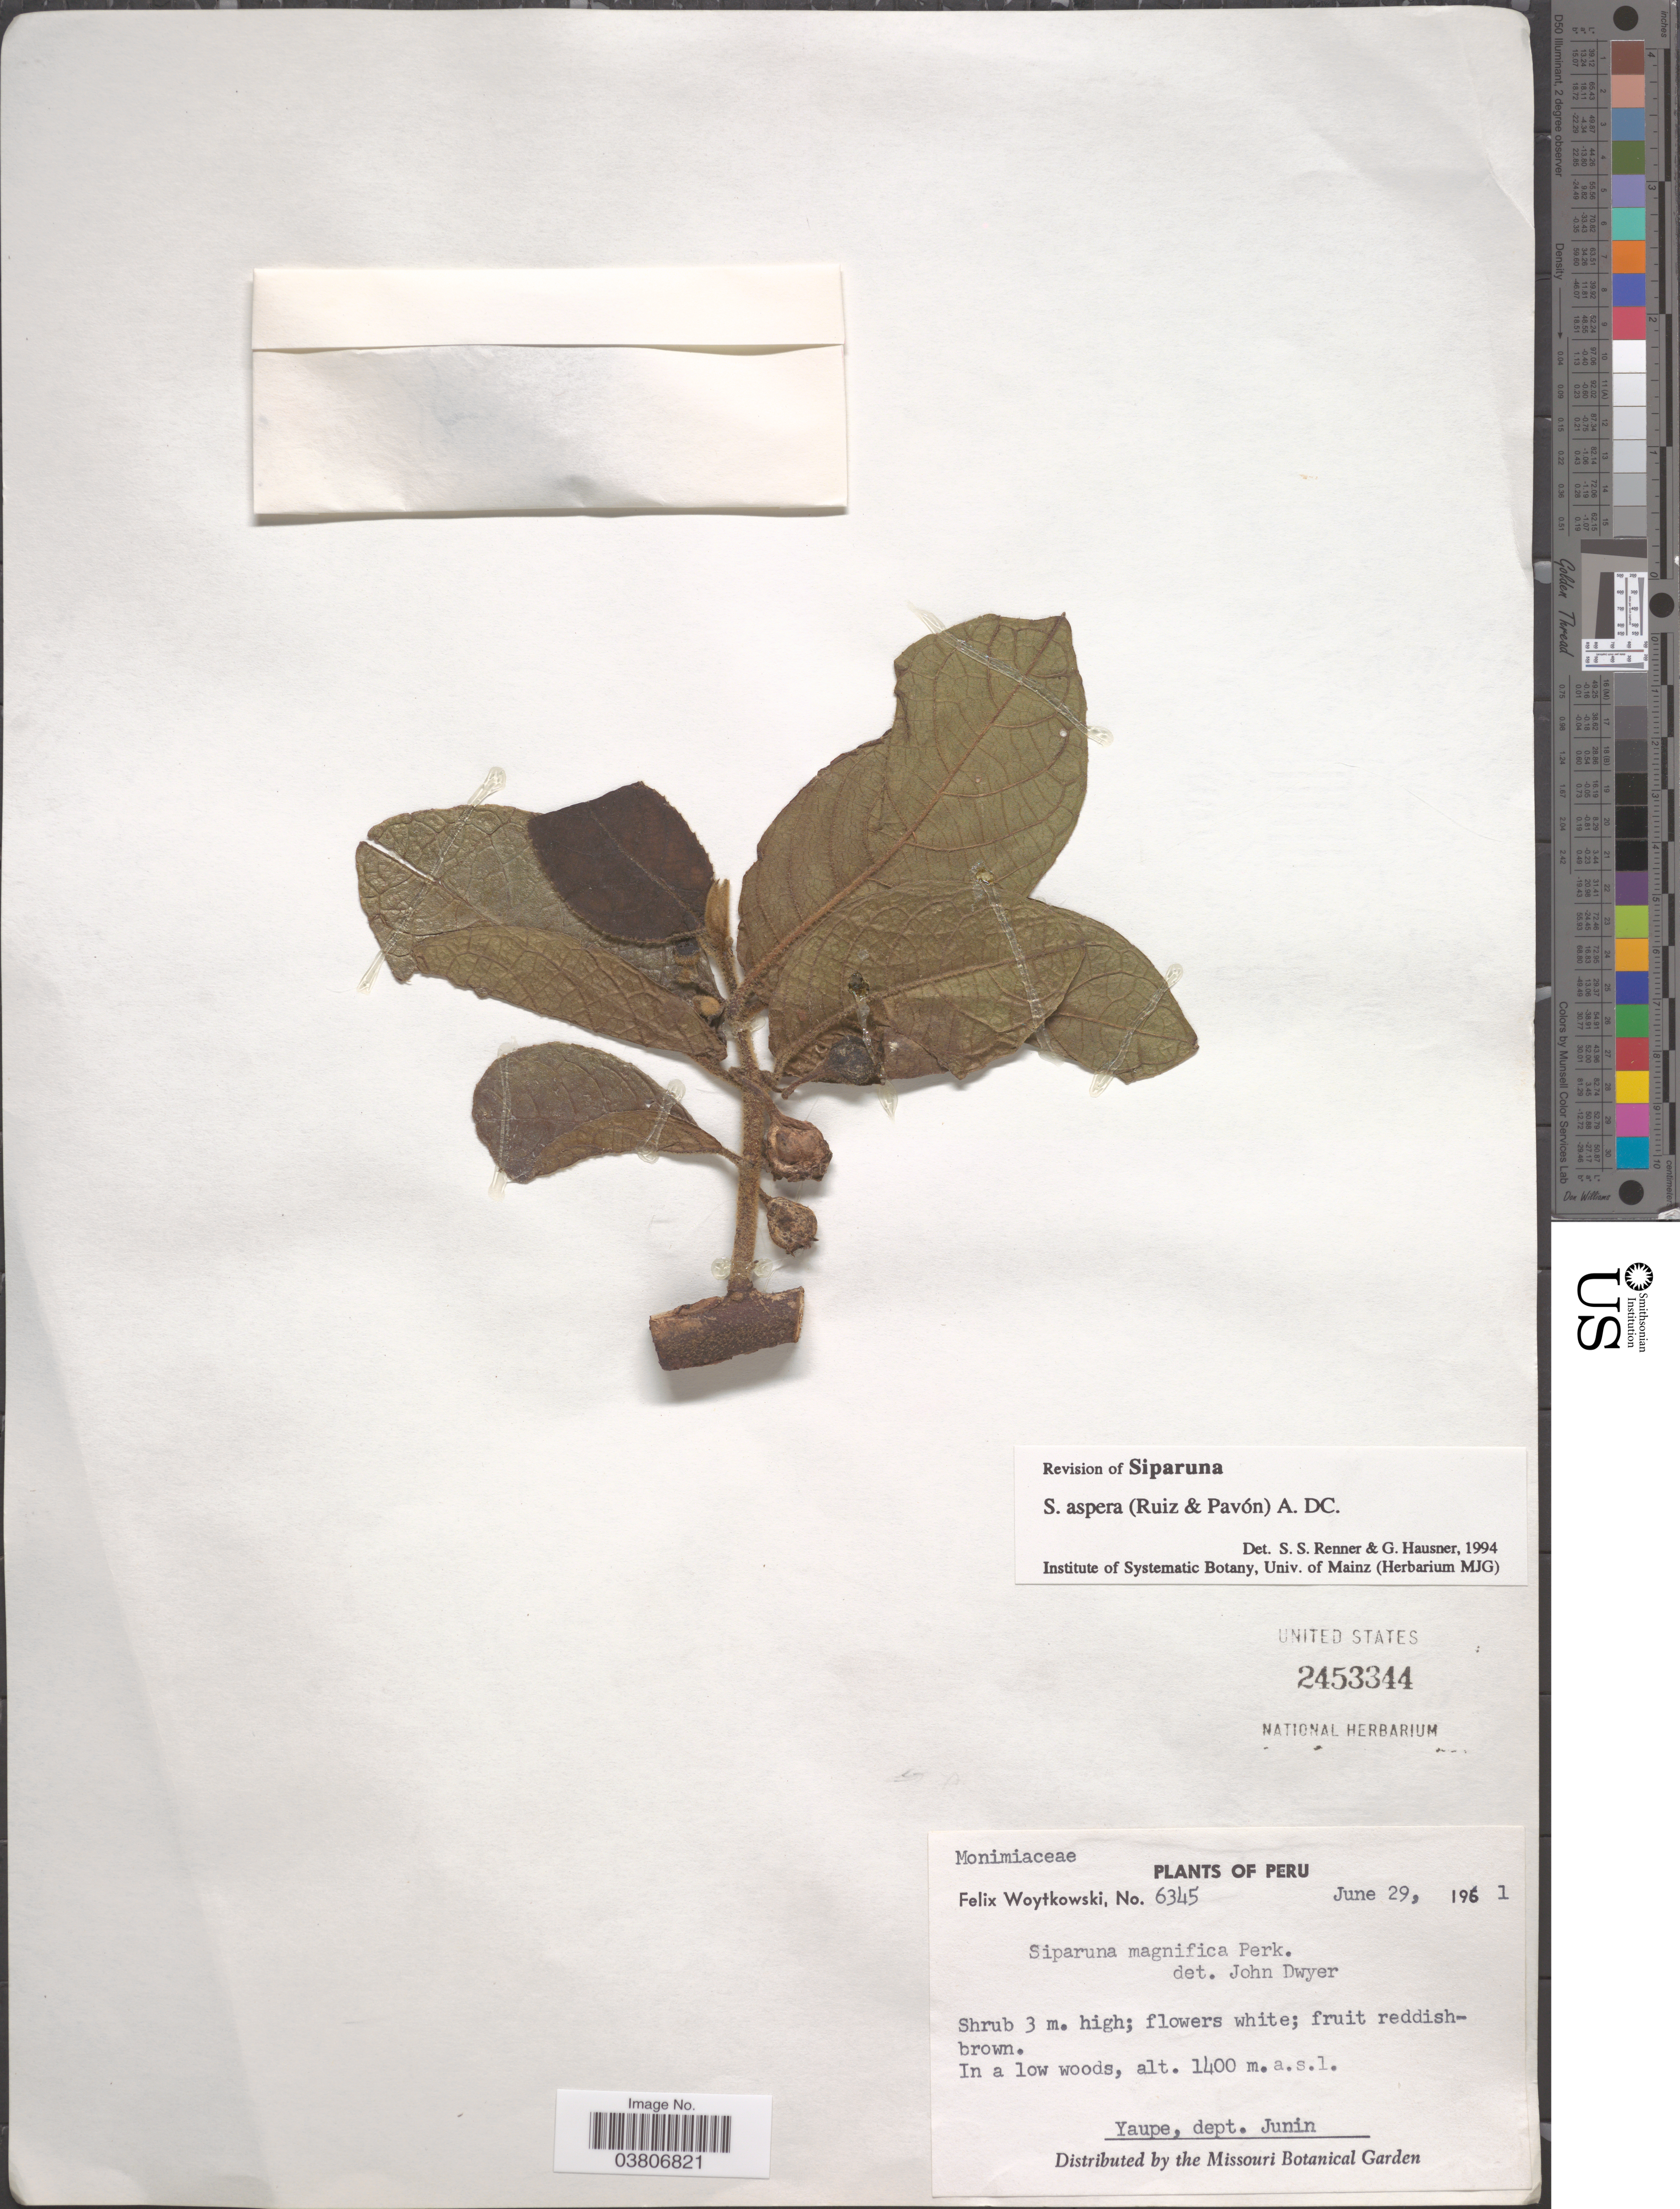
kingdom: Plantae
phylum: Tracheophyta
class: Magnoliopsida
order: Laurales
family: Siparunaceae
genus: Siparuna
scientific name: Siparuna aspera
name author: (Ruiz & Pav.) A. DC.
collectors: F. Woytkowski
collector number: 6345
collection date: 1961-06-29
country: Peru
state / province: Junín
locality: Yaupe, dept. Junin.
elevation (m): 1400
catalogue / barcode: US 2453344